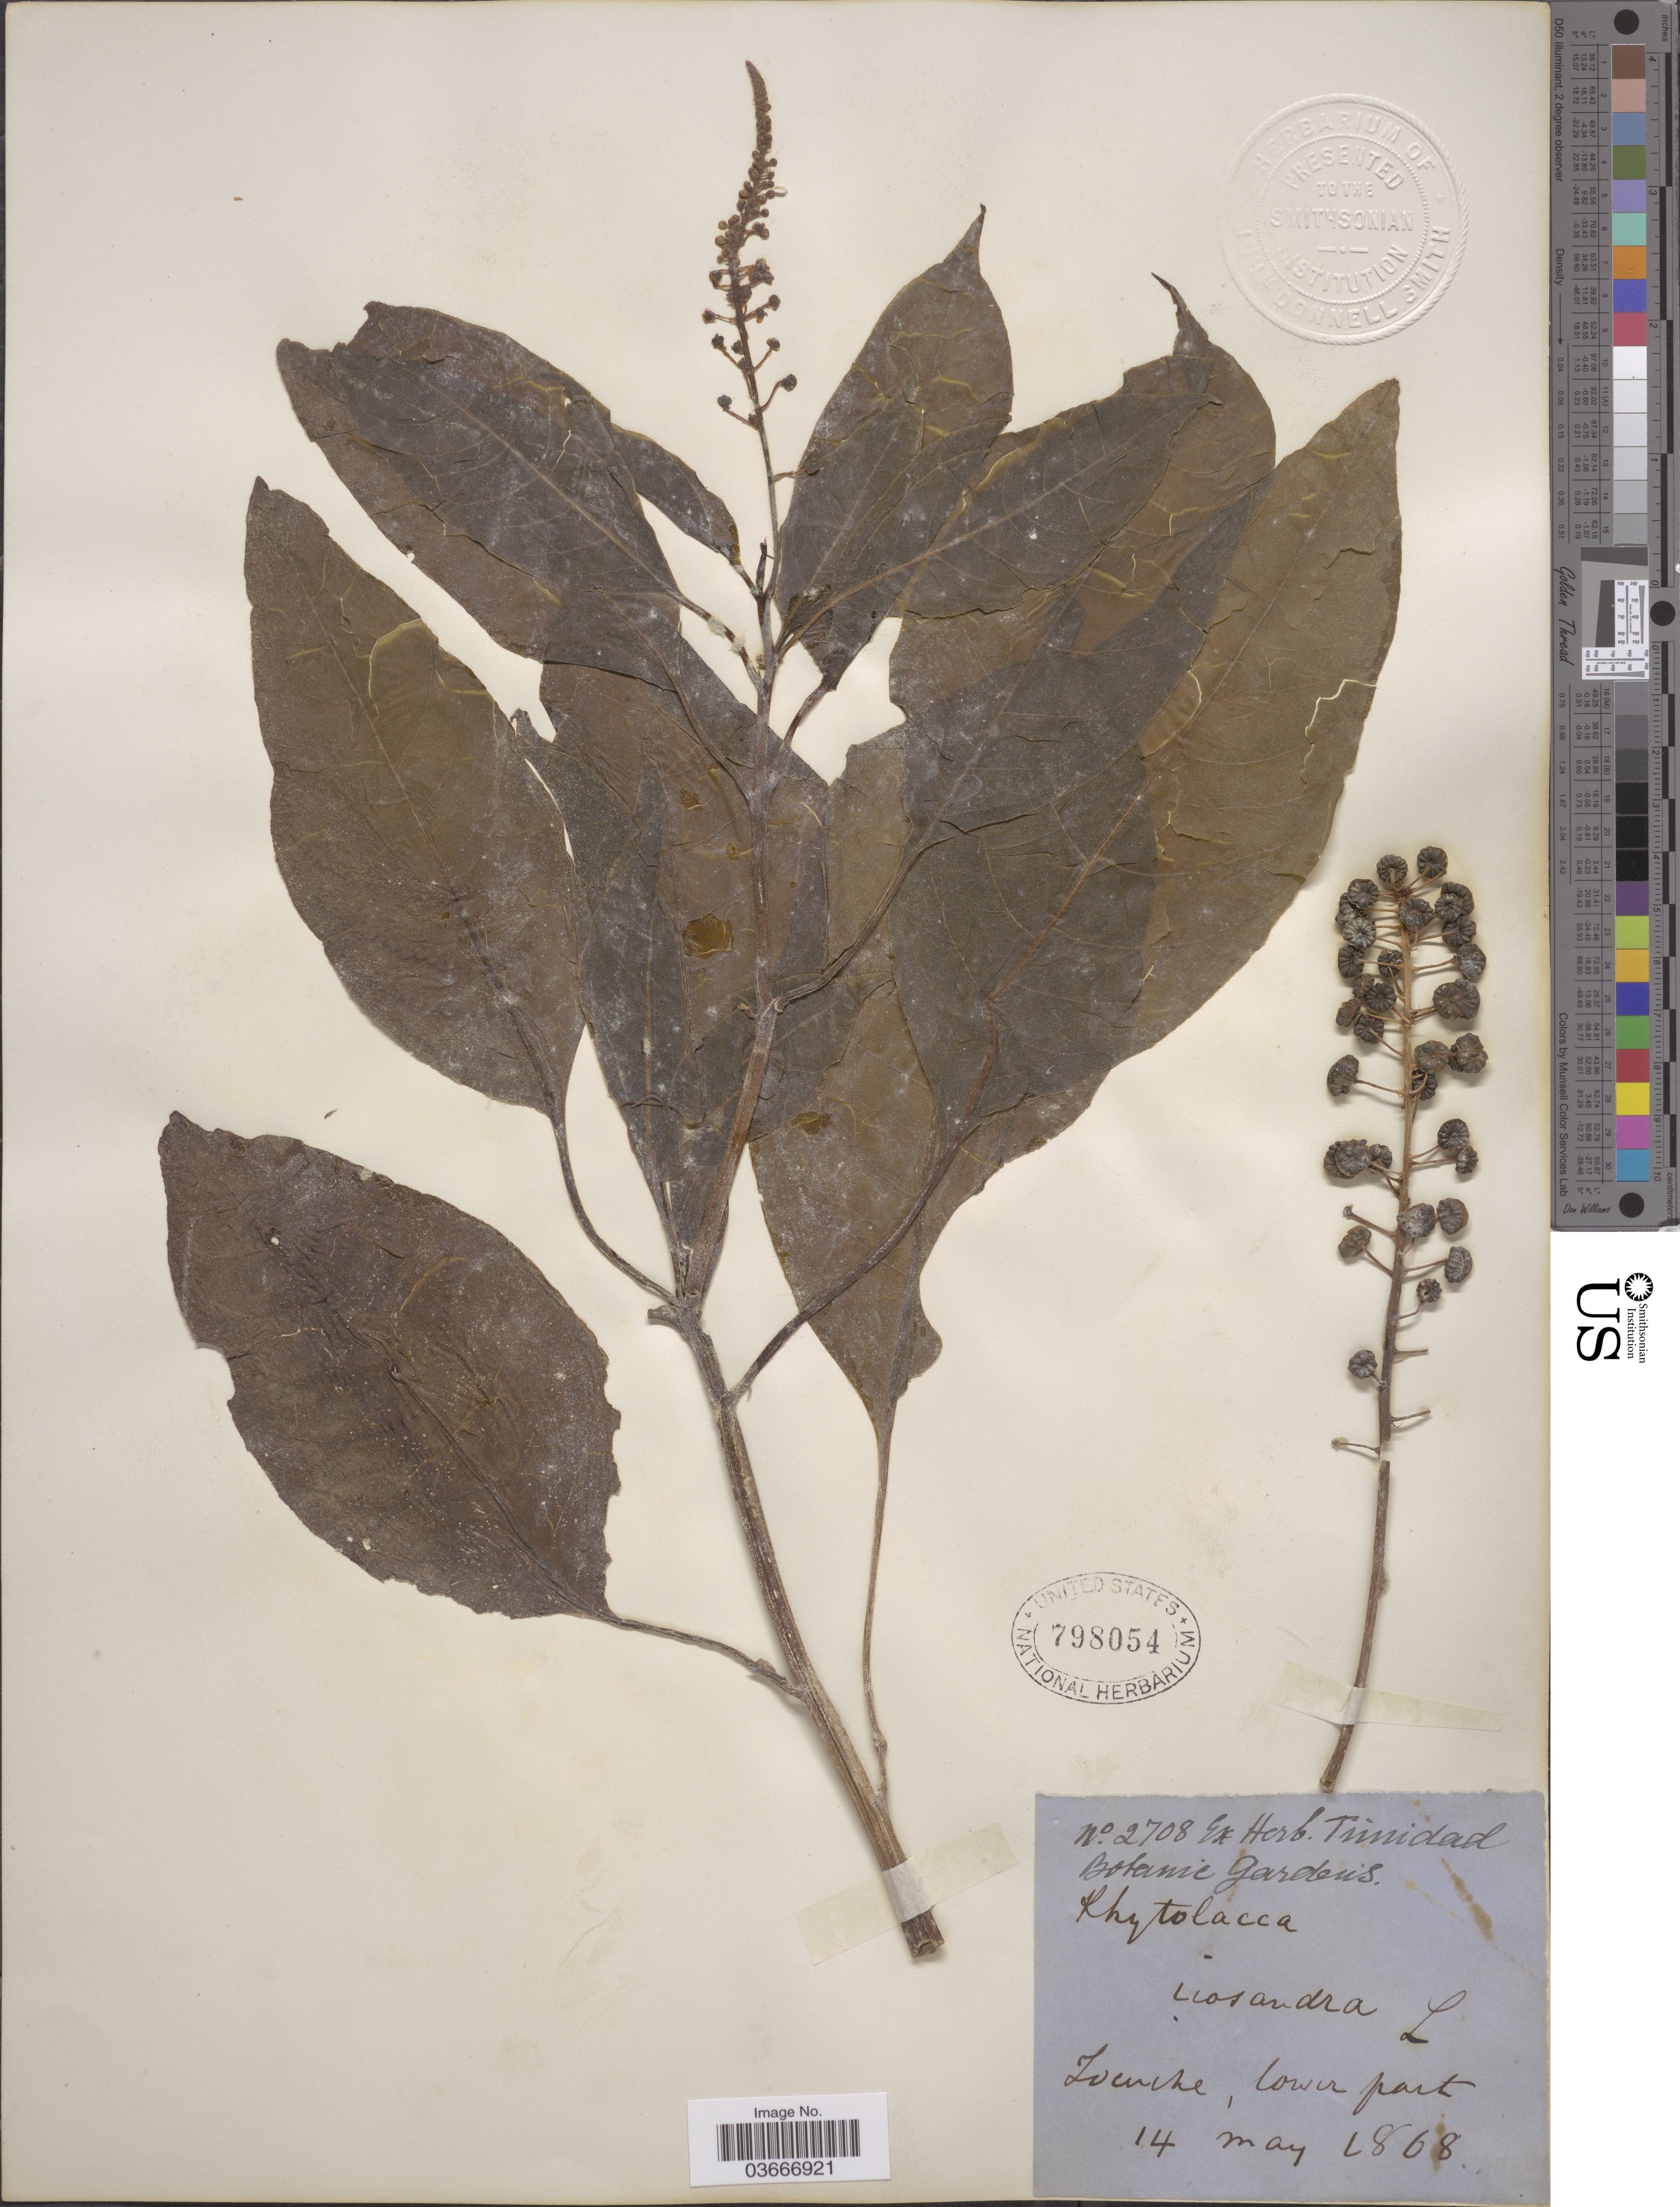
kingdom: Plantae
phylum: Tracheophyta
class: Magnoliopsida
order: Caryophyllales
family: Phytolaccaceae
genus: Phytolacca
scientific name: Phytolacca rivinoides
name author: Kunth & C.D. Bouché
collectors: ex herb. Bot. Gard. Trinidad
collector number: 2708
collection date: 1868-05-14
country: Trinidad and Tobago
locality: Tucuche, lower part.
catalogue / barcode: US 798054